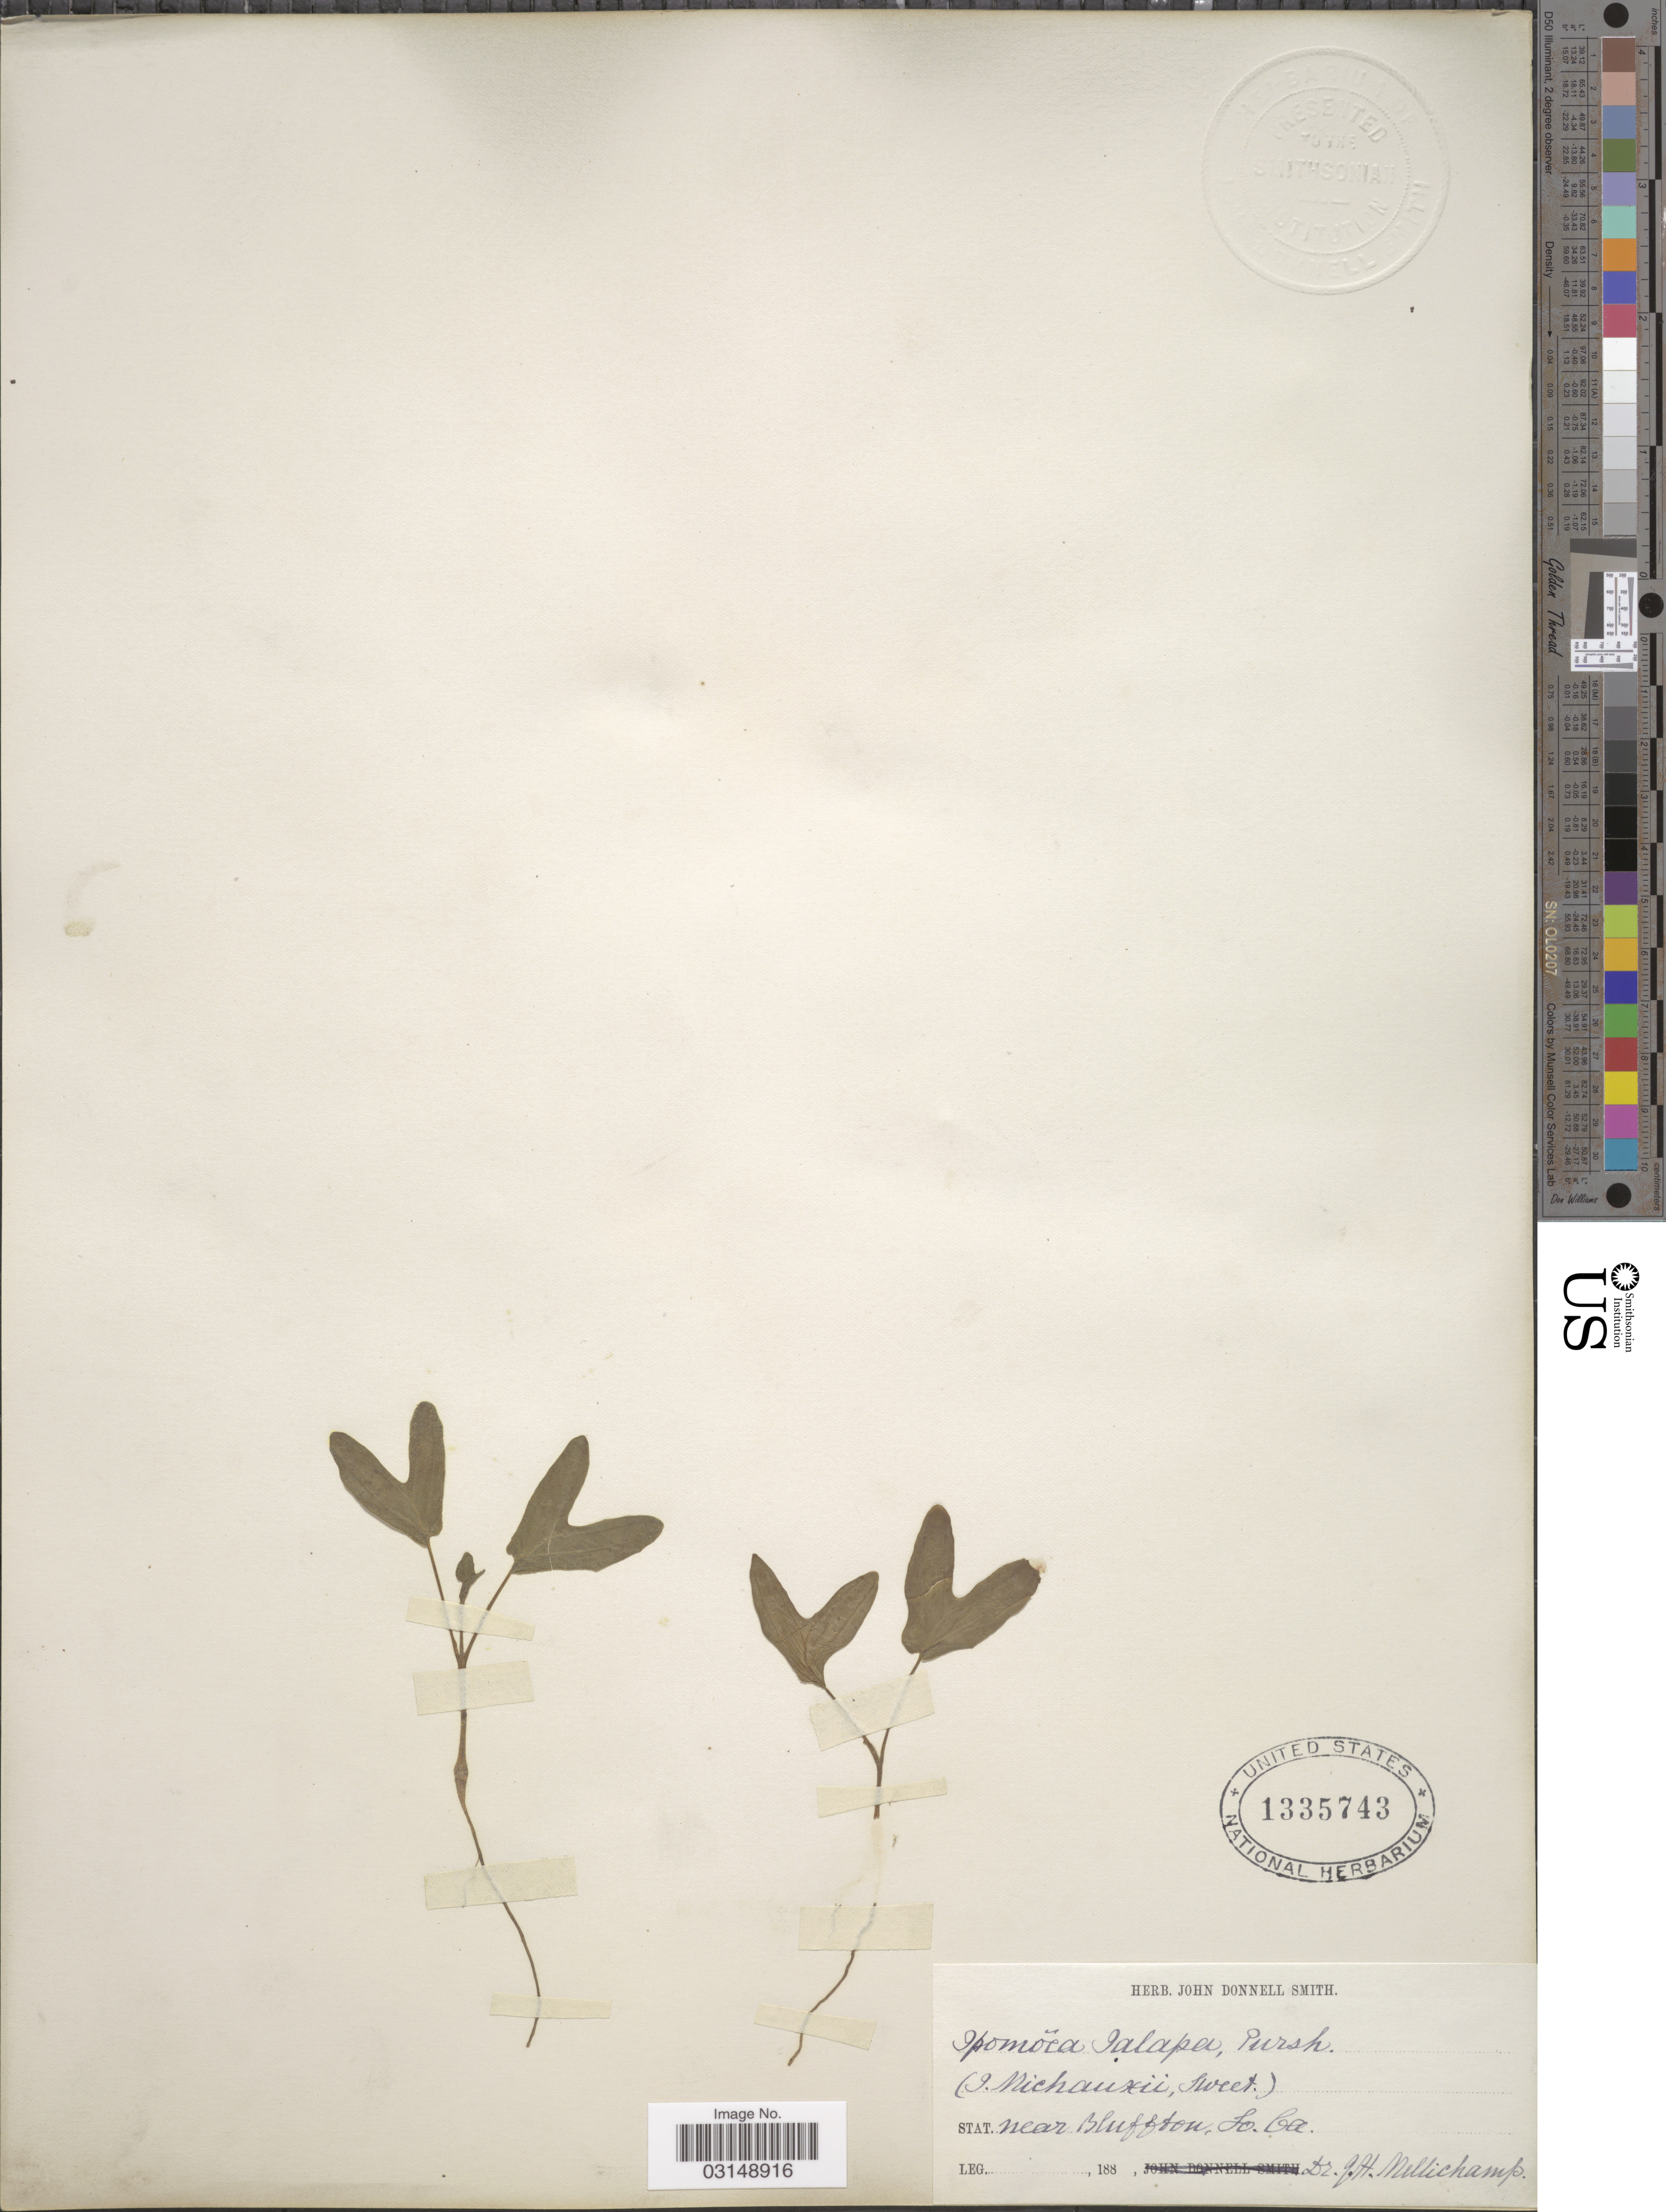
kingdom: Plantae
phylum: Tracheophyta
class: Magnoliopsida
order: Solanales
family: Convolvulaceae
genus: Ipomoea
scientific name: Ipomoea macrorhiza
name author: Michx.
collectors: J. H. Mellichamp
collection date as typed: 188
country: United States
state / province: South Carolina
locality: Stat. near Bluffton.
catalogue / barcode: US 1335743